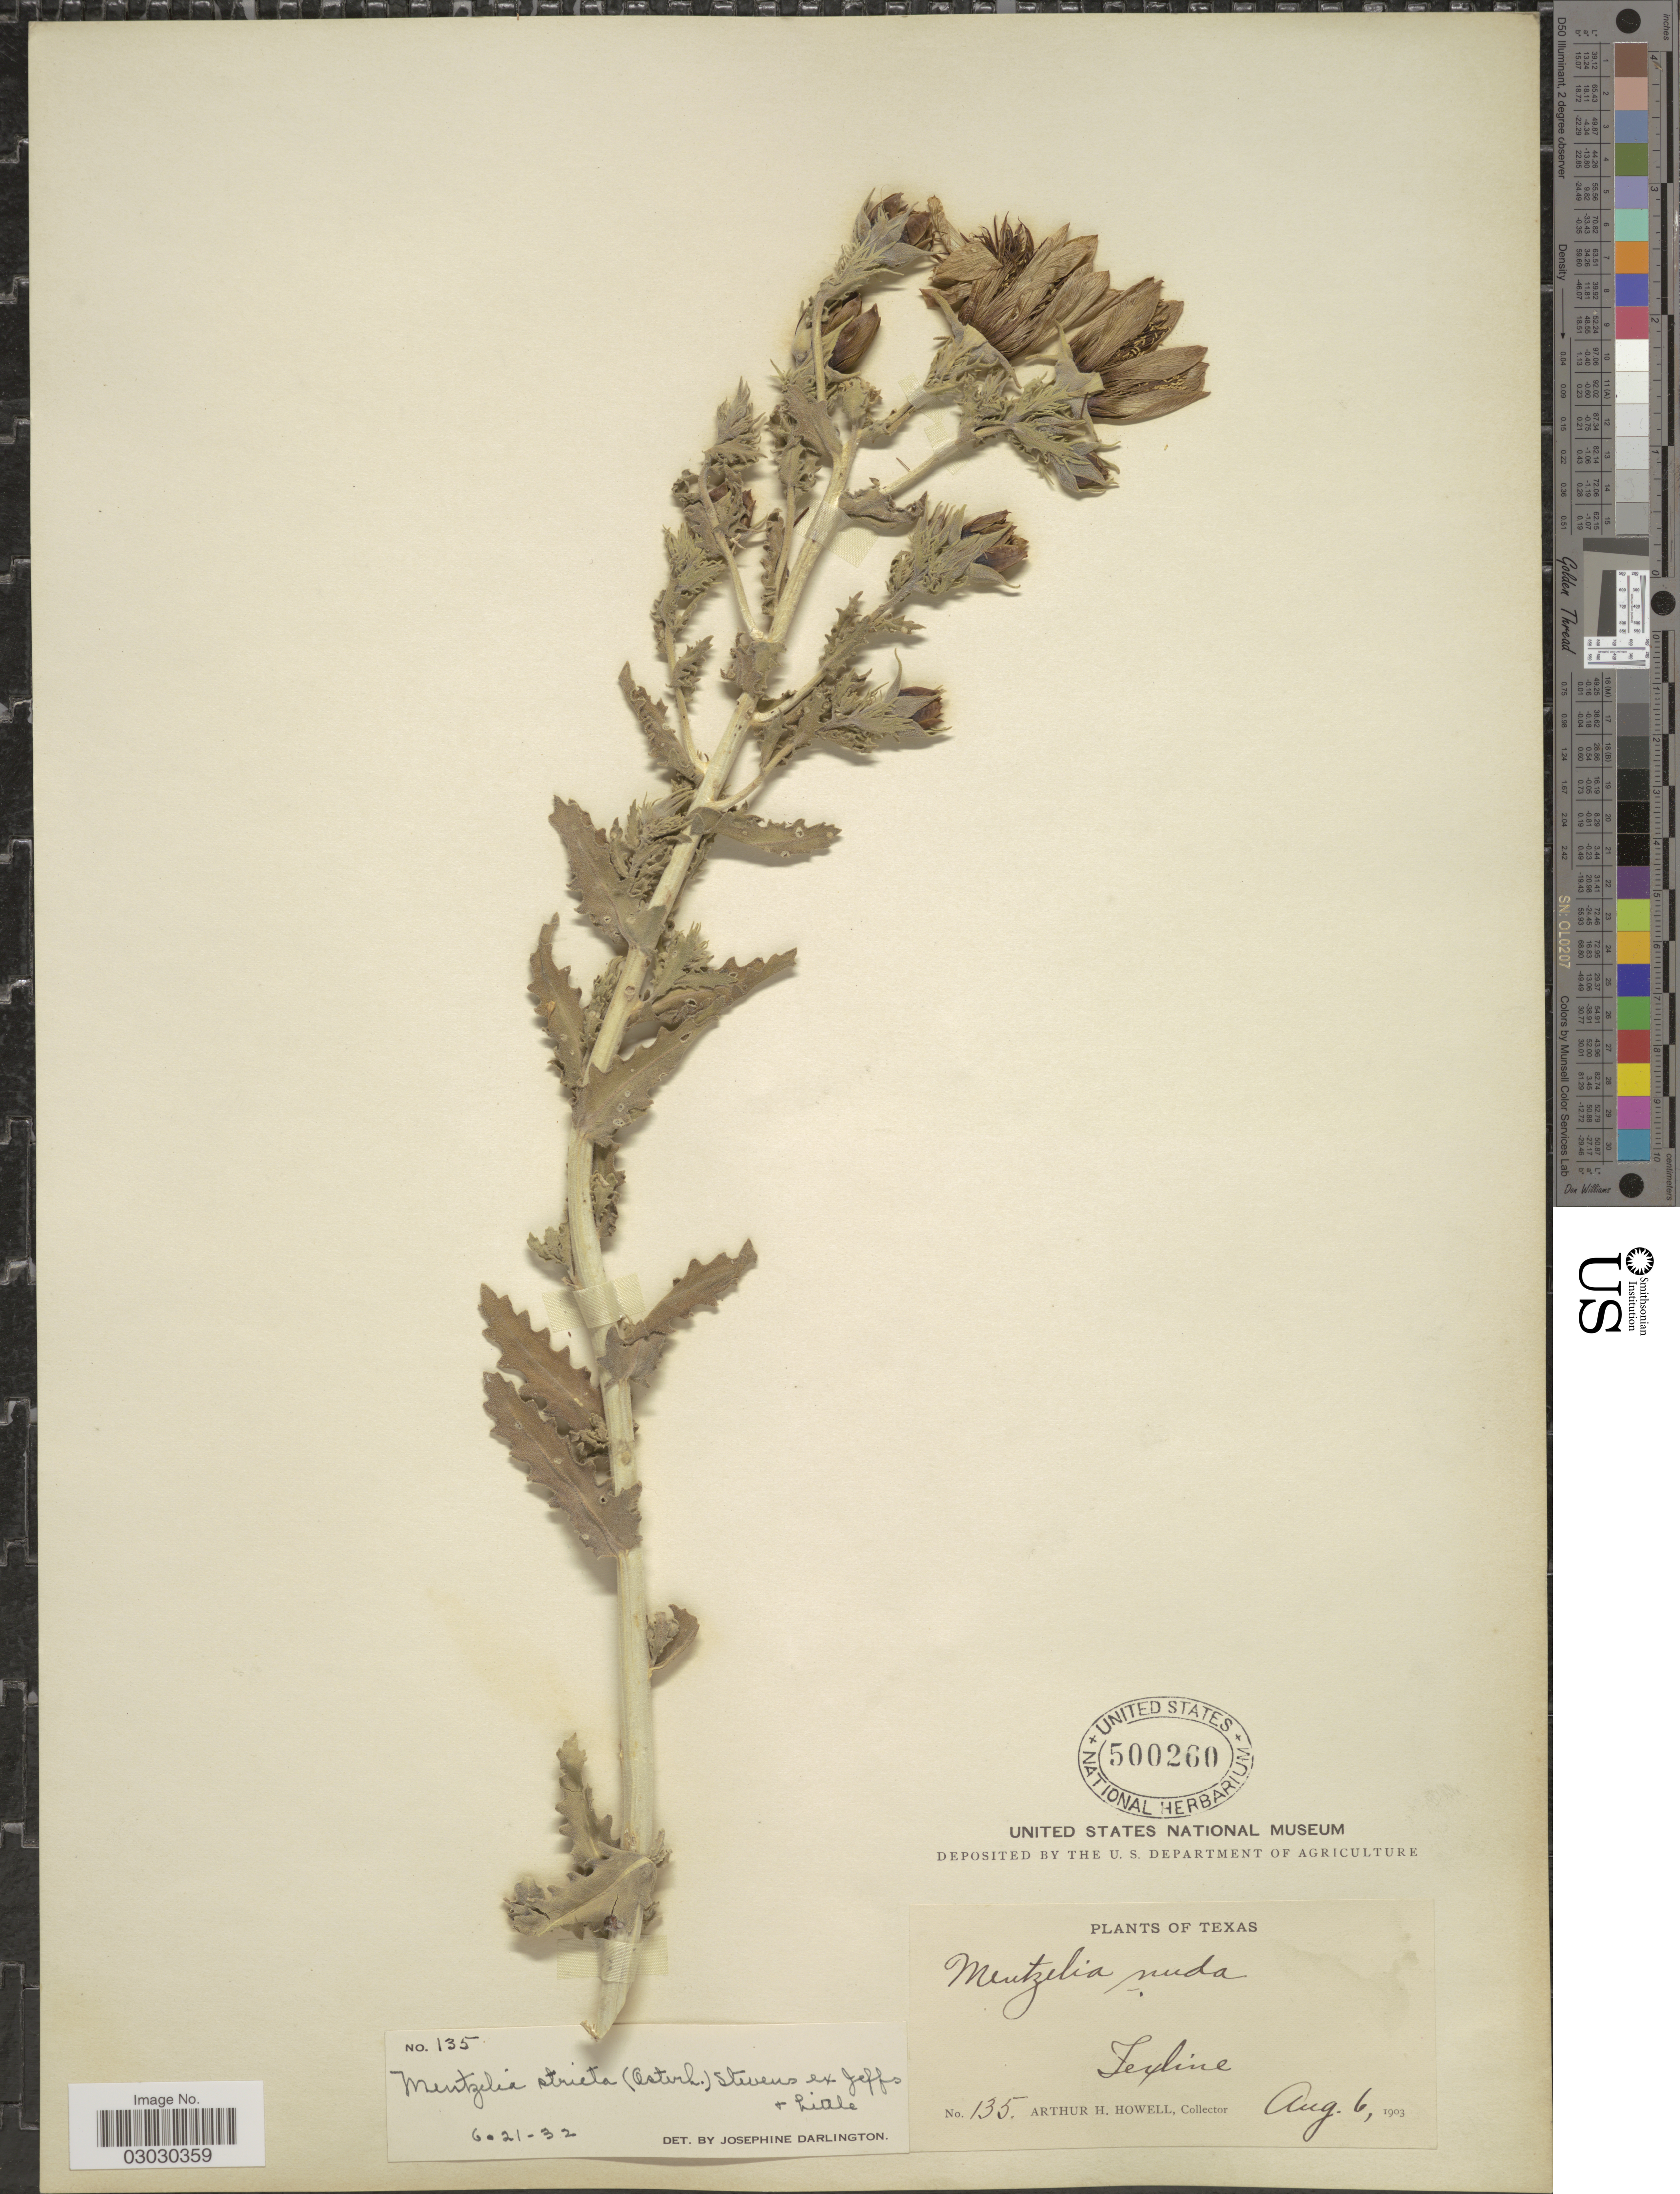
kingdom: Plantae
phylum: Tracheophyta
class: Magnoliopsida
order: Cornales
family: Loasaceae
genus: Mentzelia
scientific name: Mentzelia stricta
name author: (Osterh.) Stevens ex Jeffs & Little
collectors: A. H. Howell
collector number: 135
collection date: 1903-08-06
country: United States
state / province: Texas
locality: Texline.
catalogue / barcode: US 500260